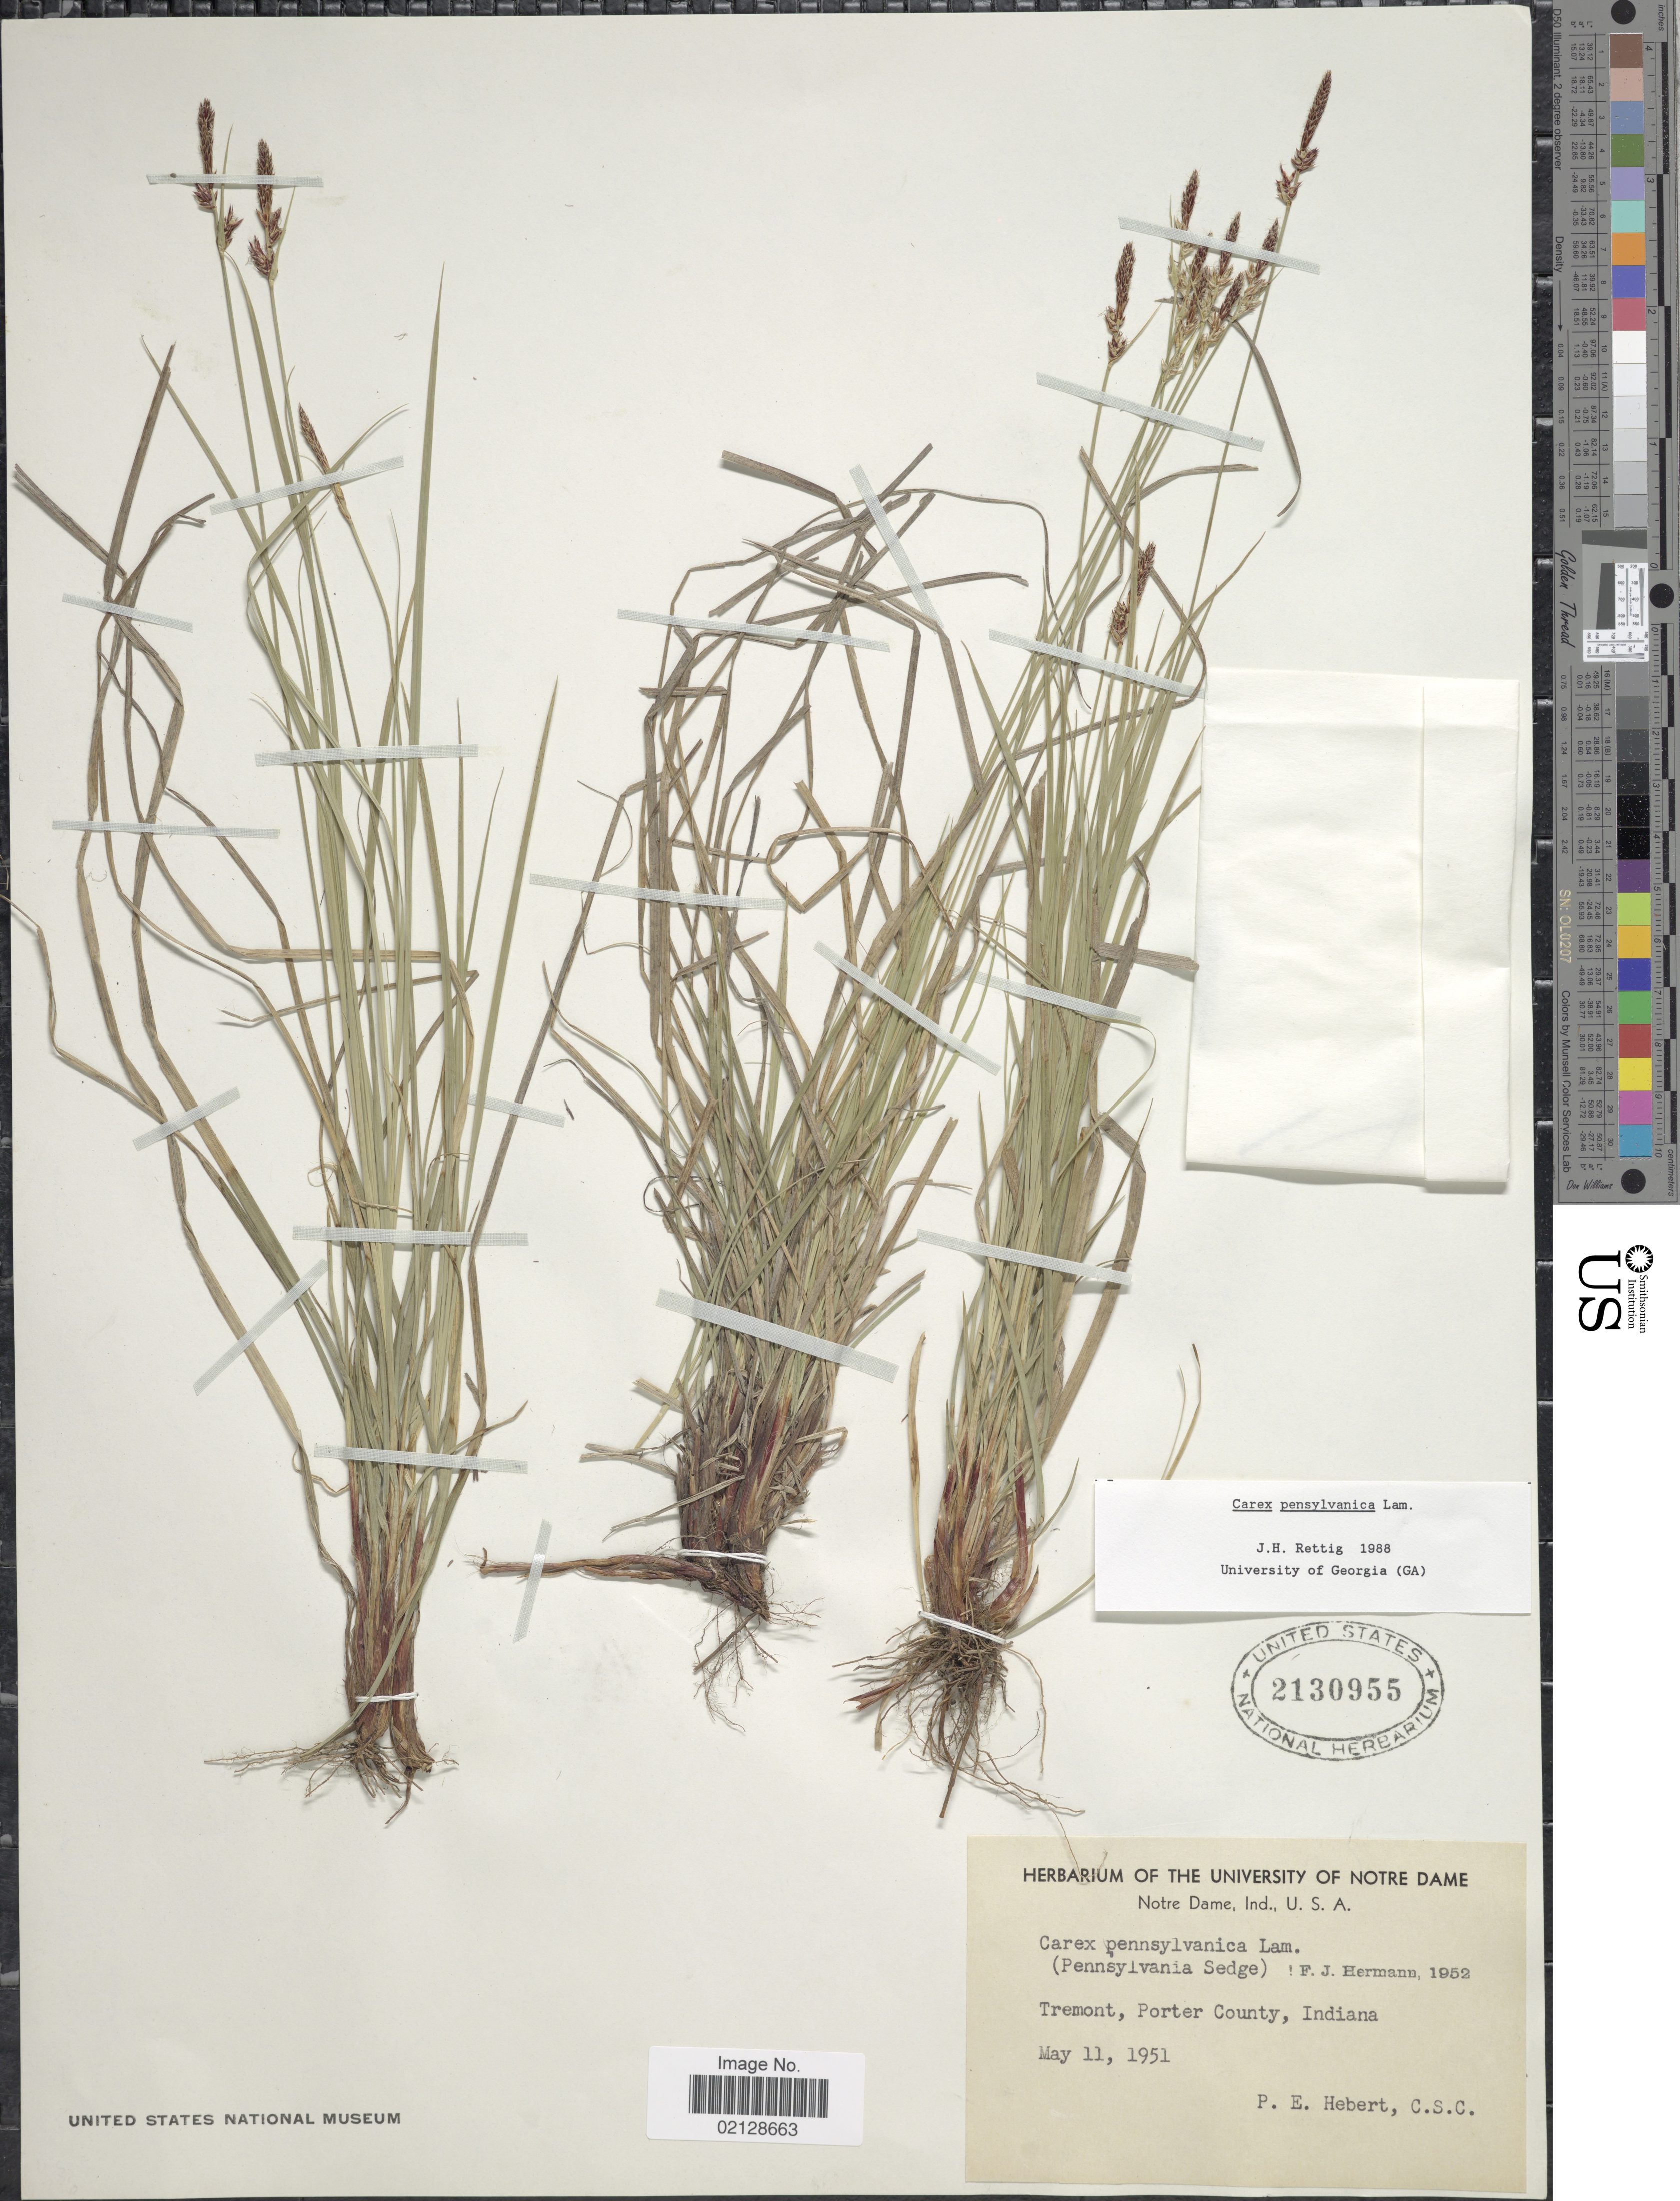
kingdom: Plantae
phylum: Tracheophyta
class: Liliopsida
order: Poales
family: Cyperaceae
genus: Carex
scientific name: Carex pensylvanica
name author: Lam.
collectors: P. Hebert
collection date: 1951-05-11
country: United States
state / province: Indiana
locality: Notre Dame, Tremont, Porter County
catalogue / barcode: US 2130955